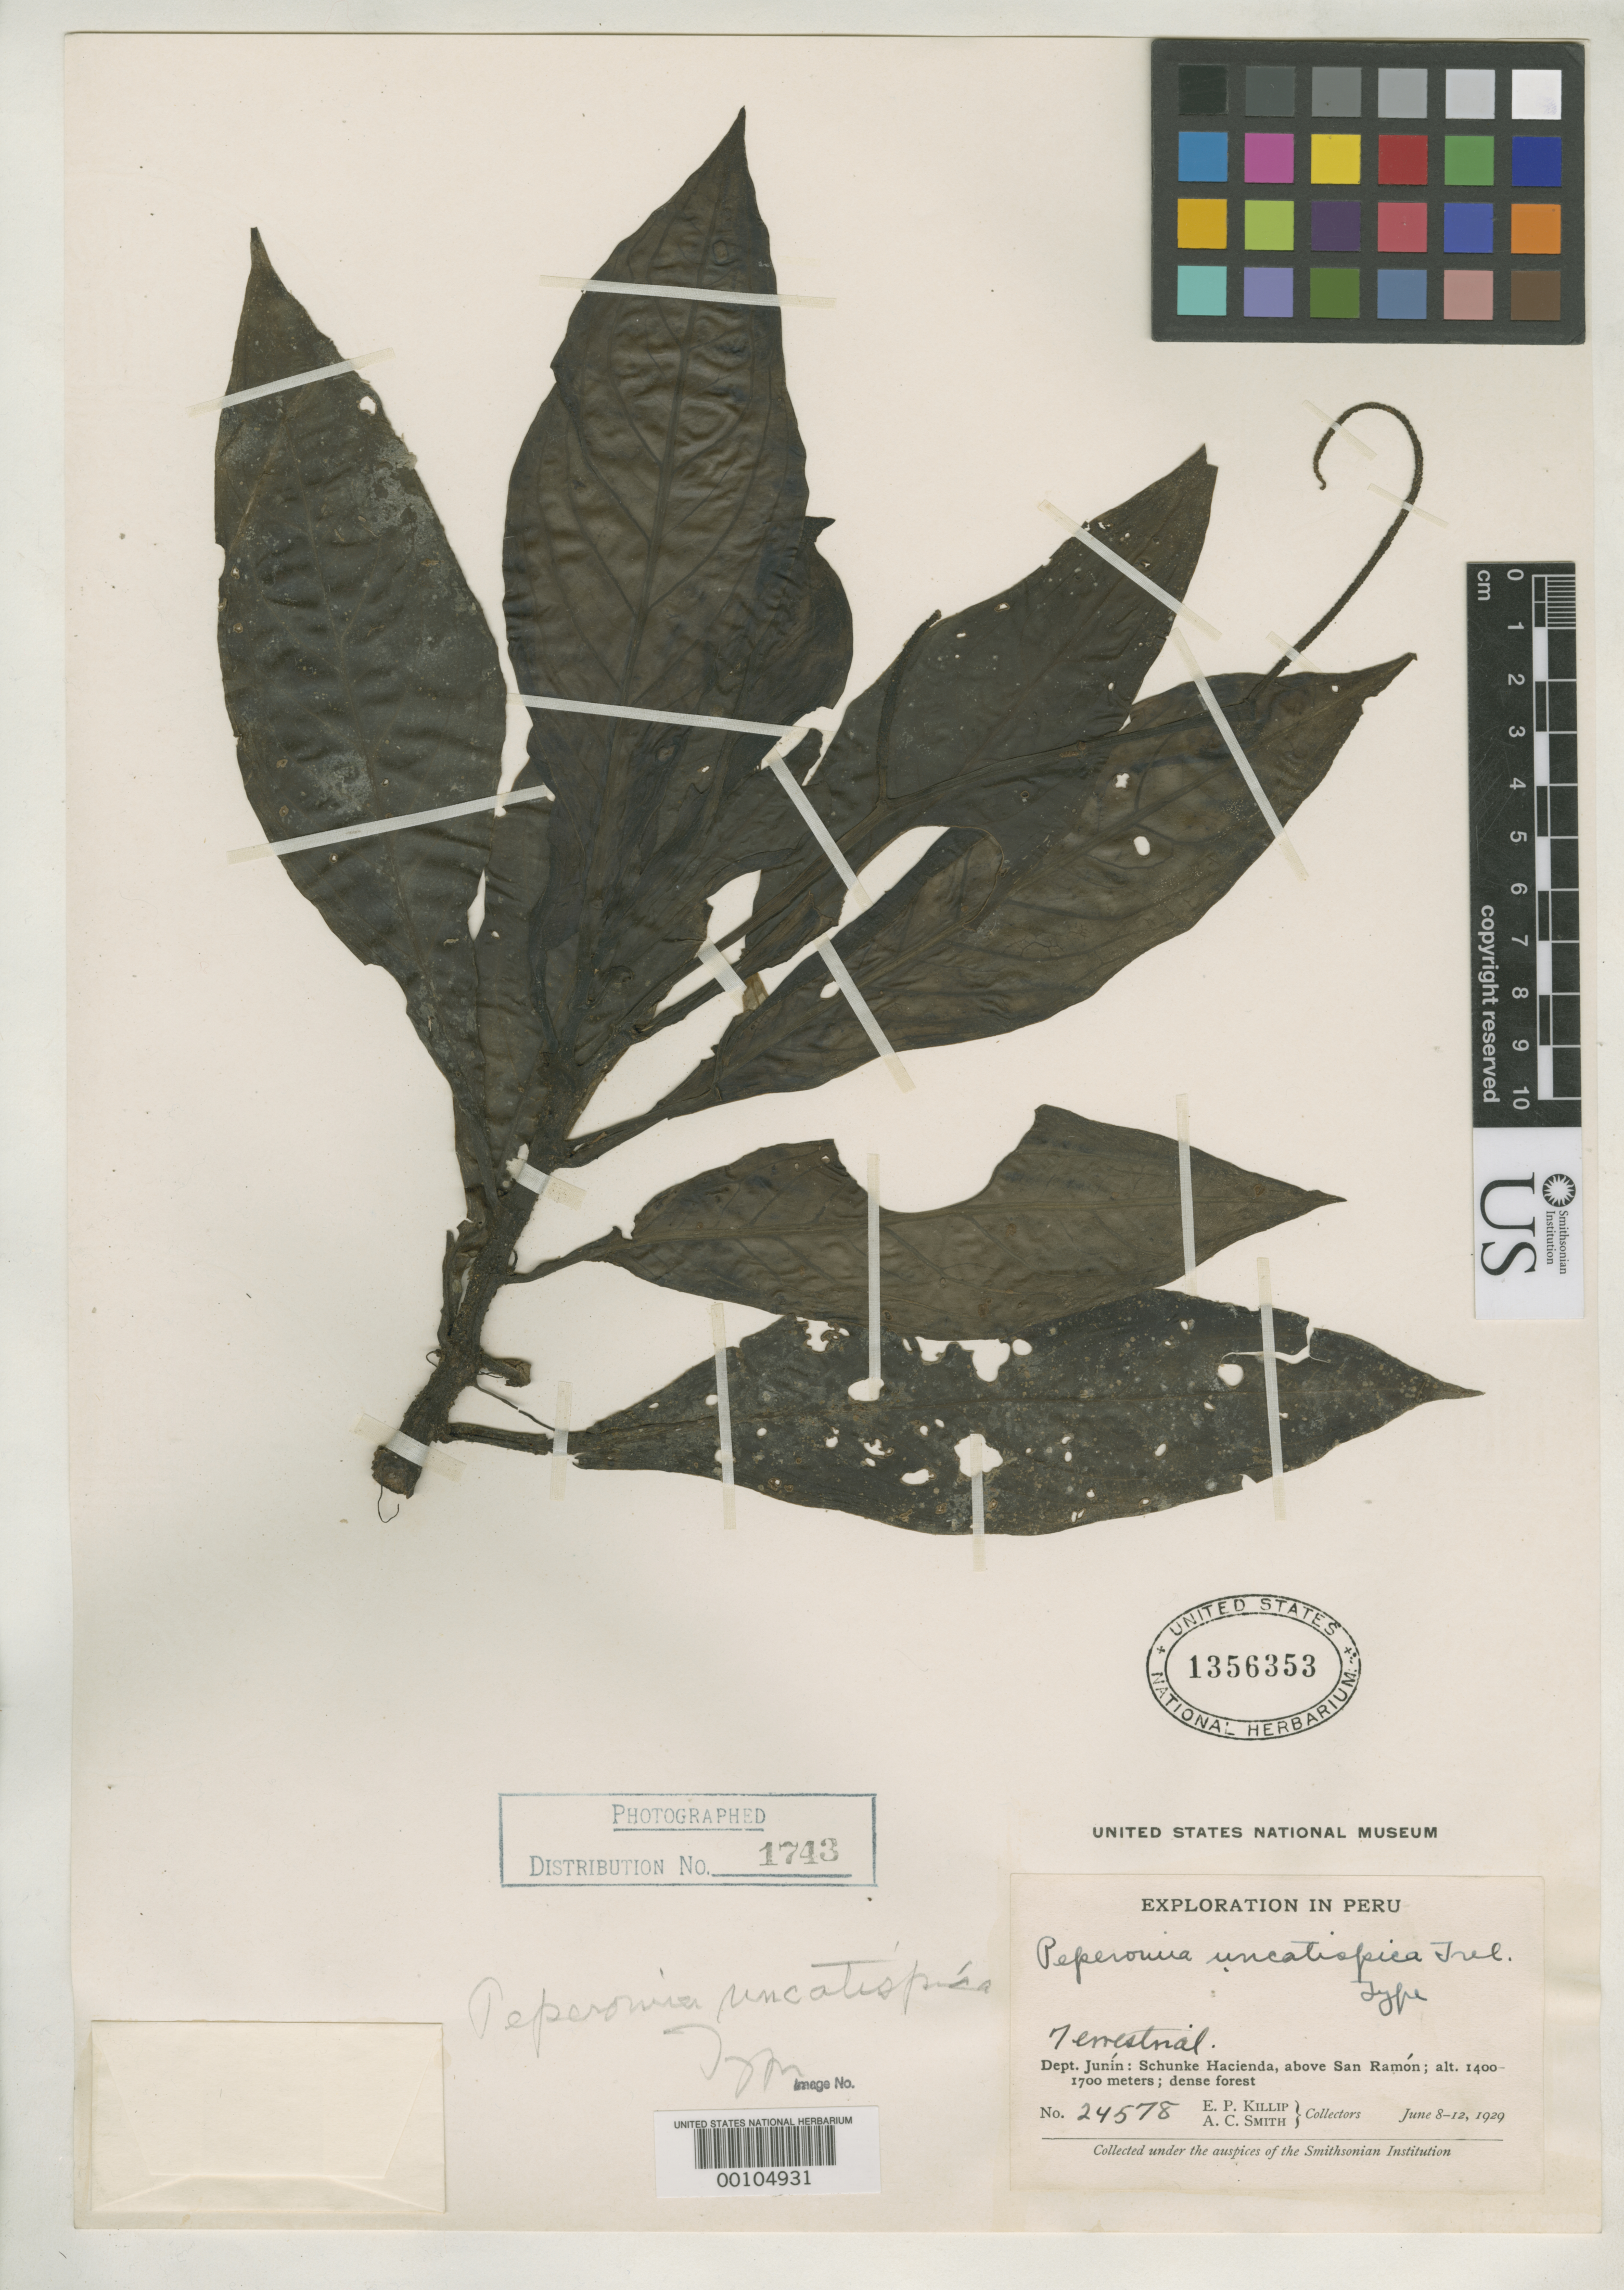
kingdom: Plantae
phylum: Tracheophyta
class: Magnoliopsida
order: Piperales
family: Piperaceae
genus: Peperomia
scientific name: Peperomia uncatispica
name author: Trel.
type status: Holotype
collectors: E. P. Killip & A. C. Smith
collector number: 24578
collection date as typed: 08 Jun 1929 to 12 Jun 1929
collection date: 1929-06-08/1929-06-12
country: Peru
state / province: Junín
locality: Schunke Hacienda, above San Ramon.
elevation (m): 1400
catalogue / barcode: US 1356353